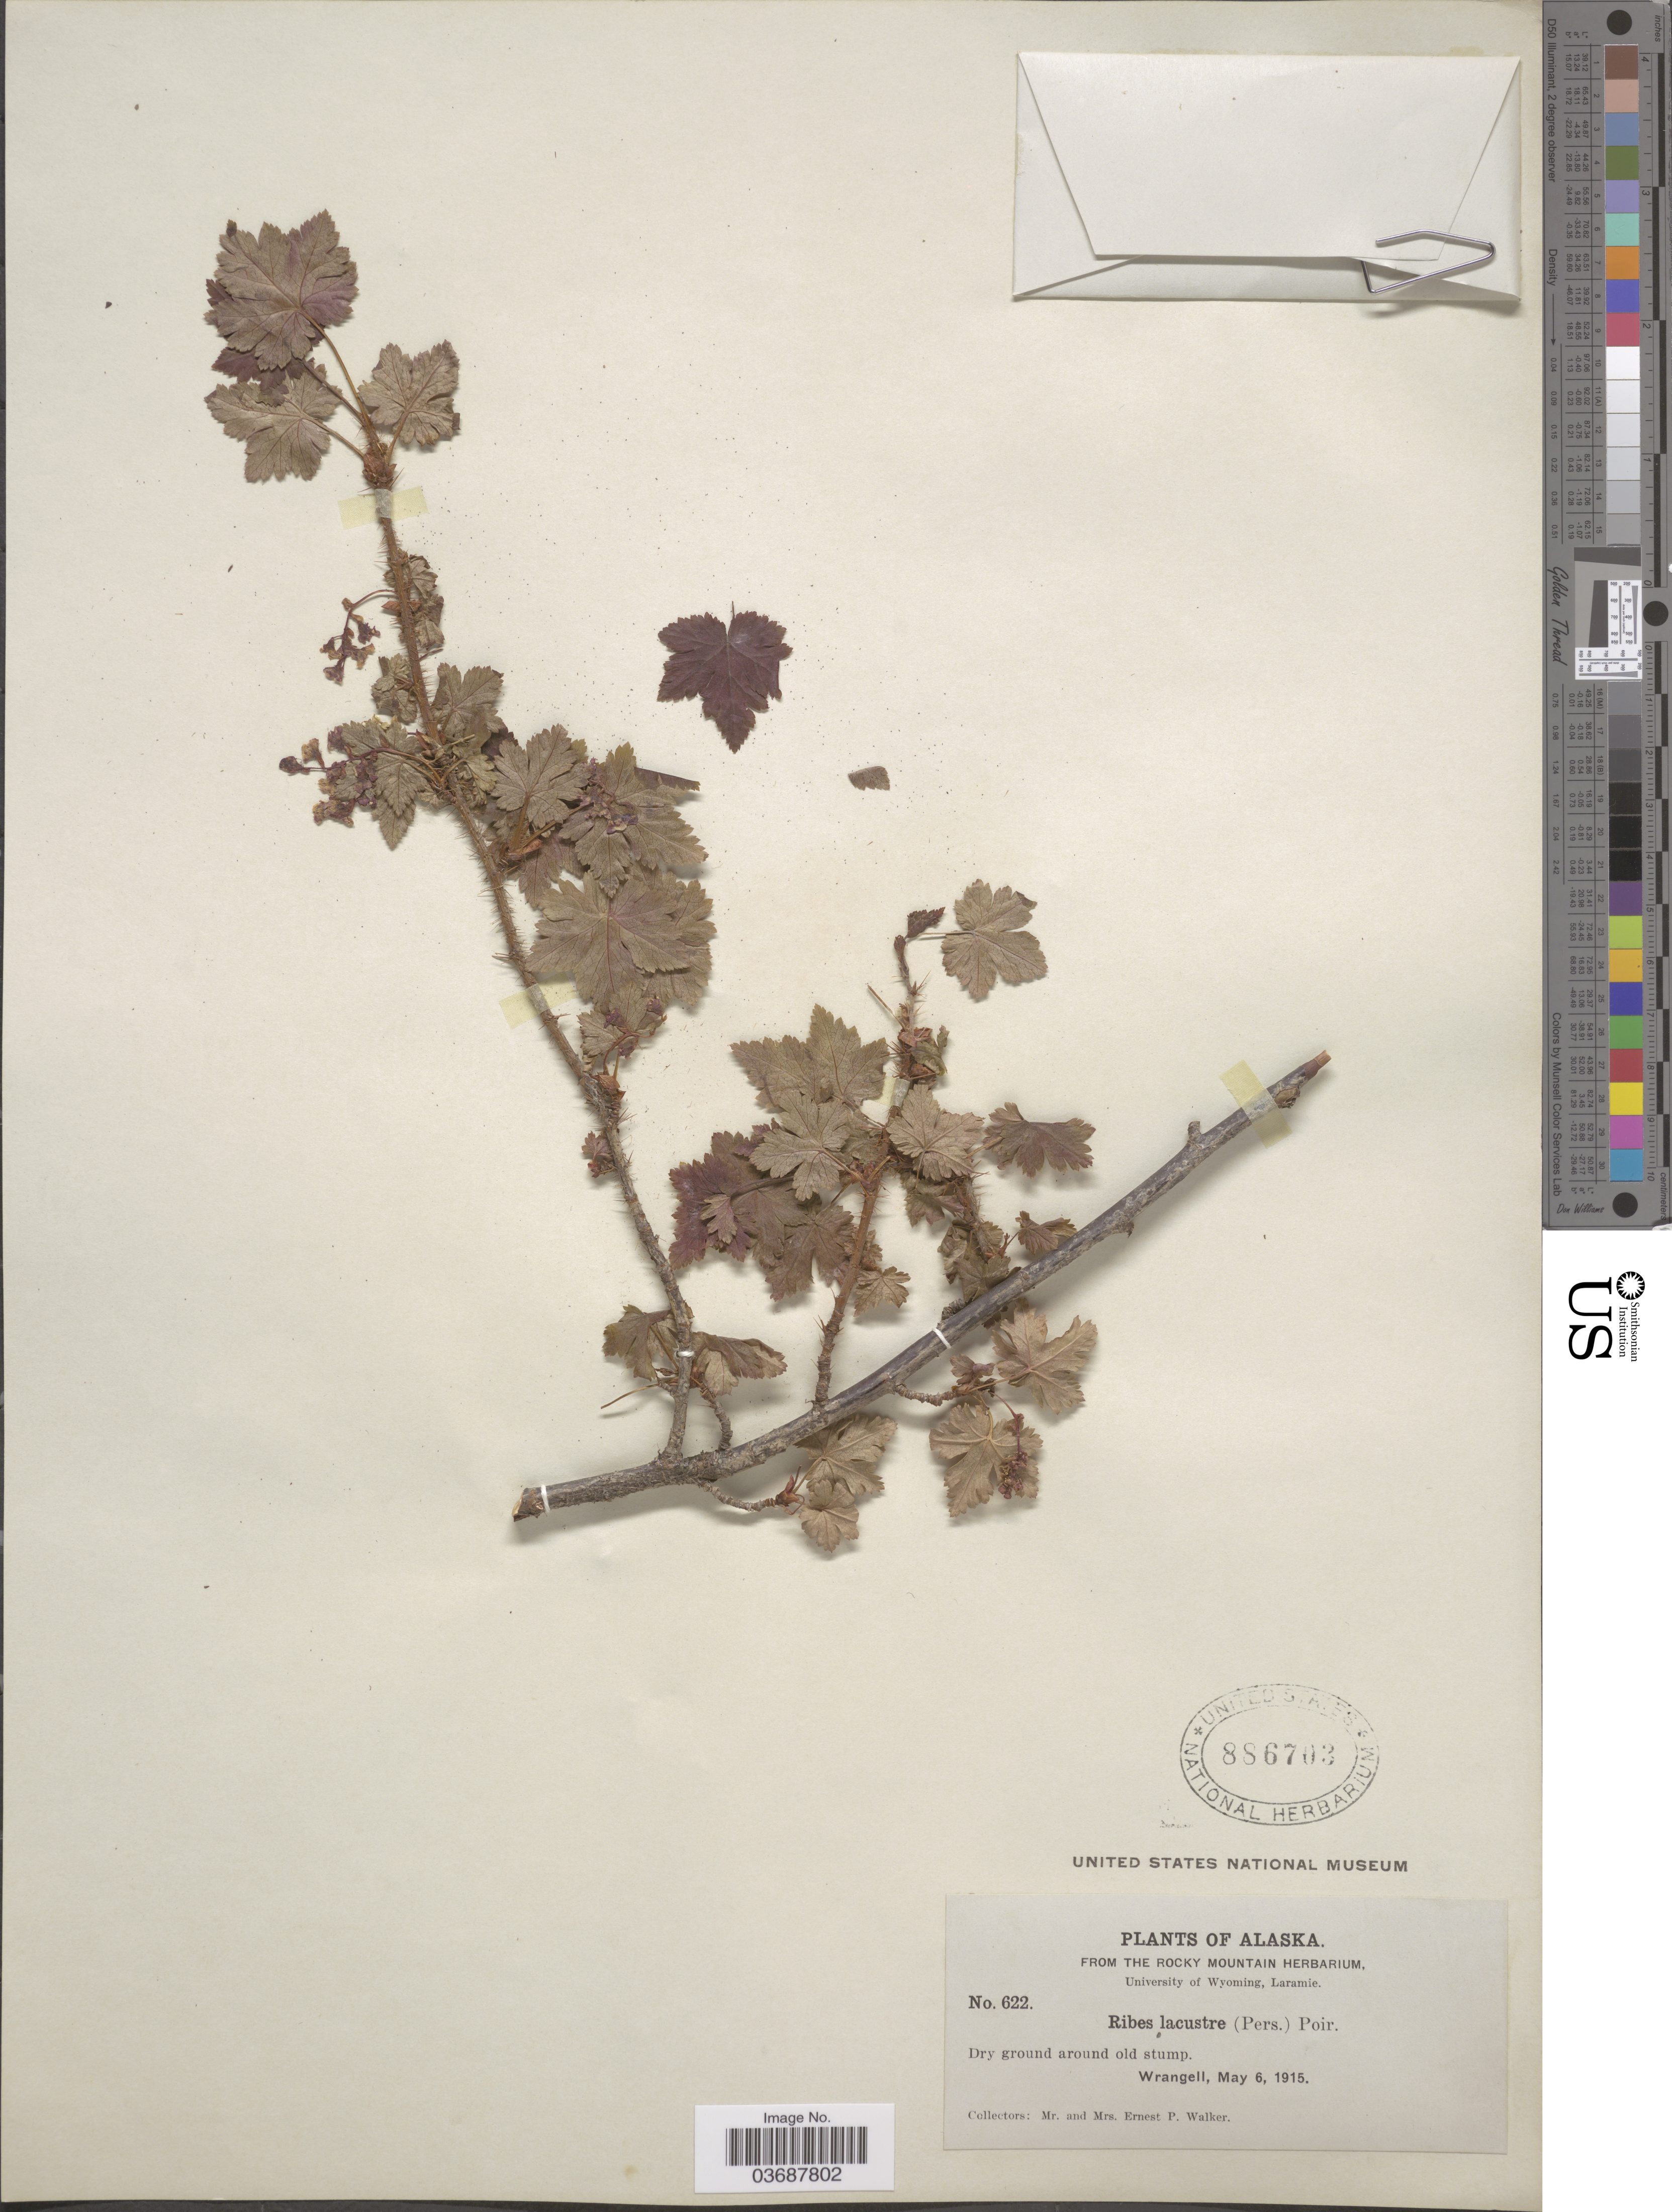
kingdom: Plantae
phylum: Tracheophyta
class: Magnoliopsida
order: Saxifragales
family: Grossulariaceae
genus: Ribes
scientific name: Ribes lacustre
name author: (Pers.) Poir.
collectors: E. P. Walker & E. Walker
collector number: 622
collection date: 1915-05-06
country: United States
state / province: Alaska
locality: Wrangell.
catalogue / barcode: US 886703